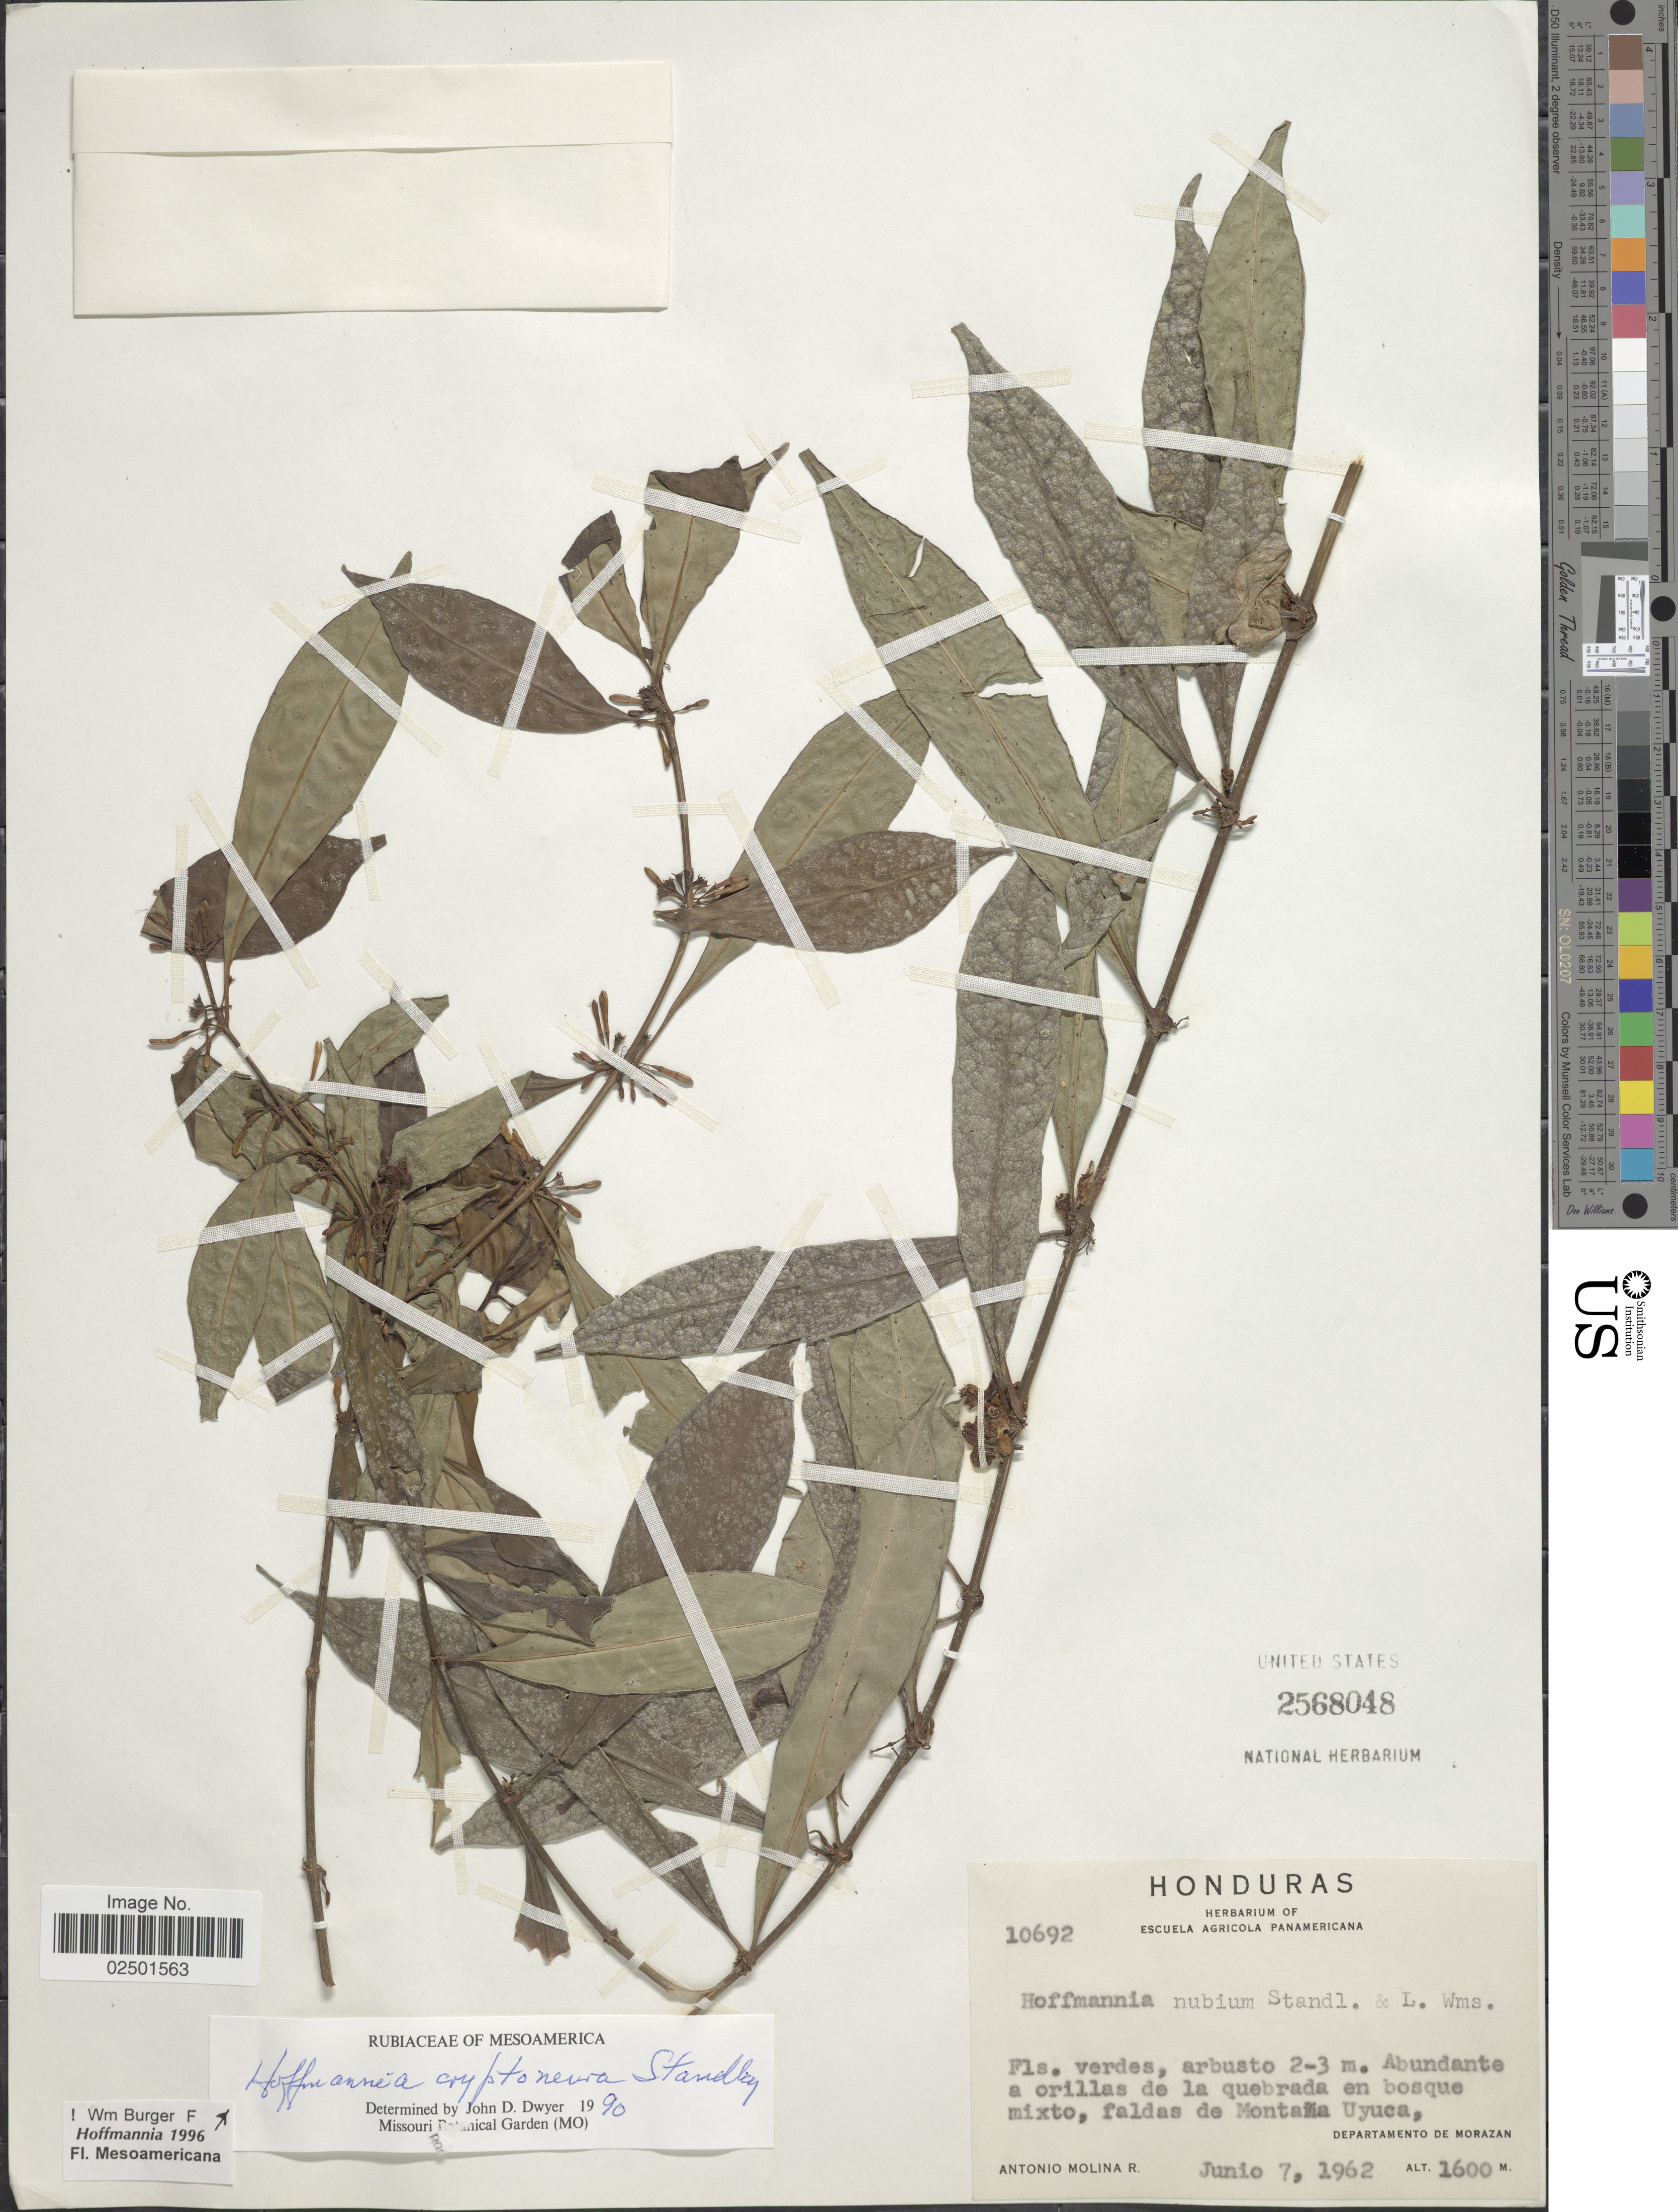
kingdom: Plantae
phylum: Tracheophyta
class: Magnoliopsida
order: Gentianales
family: Rubiaceae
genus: Hoffmannia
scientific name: Hoffmannia cryptoneura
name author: Standl.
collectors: A. Molina R.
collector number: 10692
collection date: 1962-06-07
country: Honduras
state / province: Fco. Morazán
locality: Abundante a orillas de la quebrada en bosque mixto, faldas de Montaña Uyuca, Departamento de Morazan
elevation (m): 1600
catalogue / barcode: US 2568048